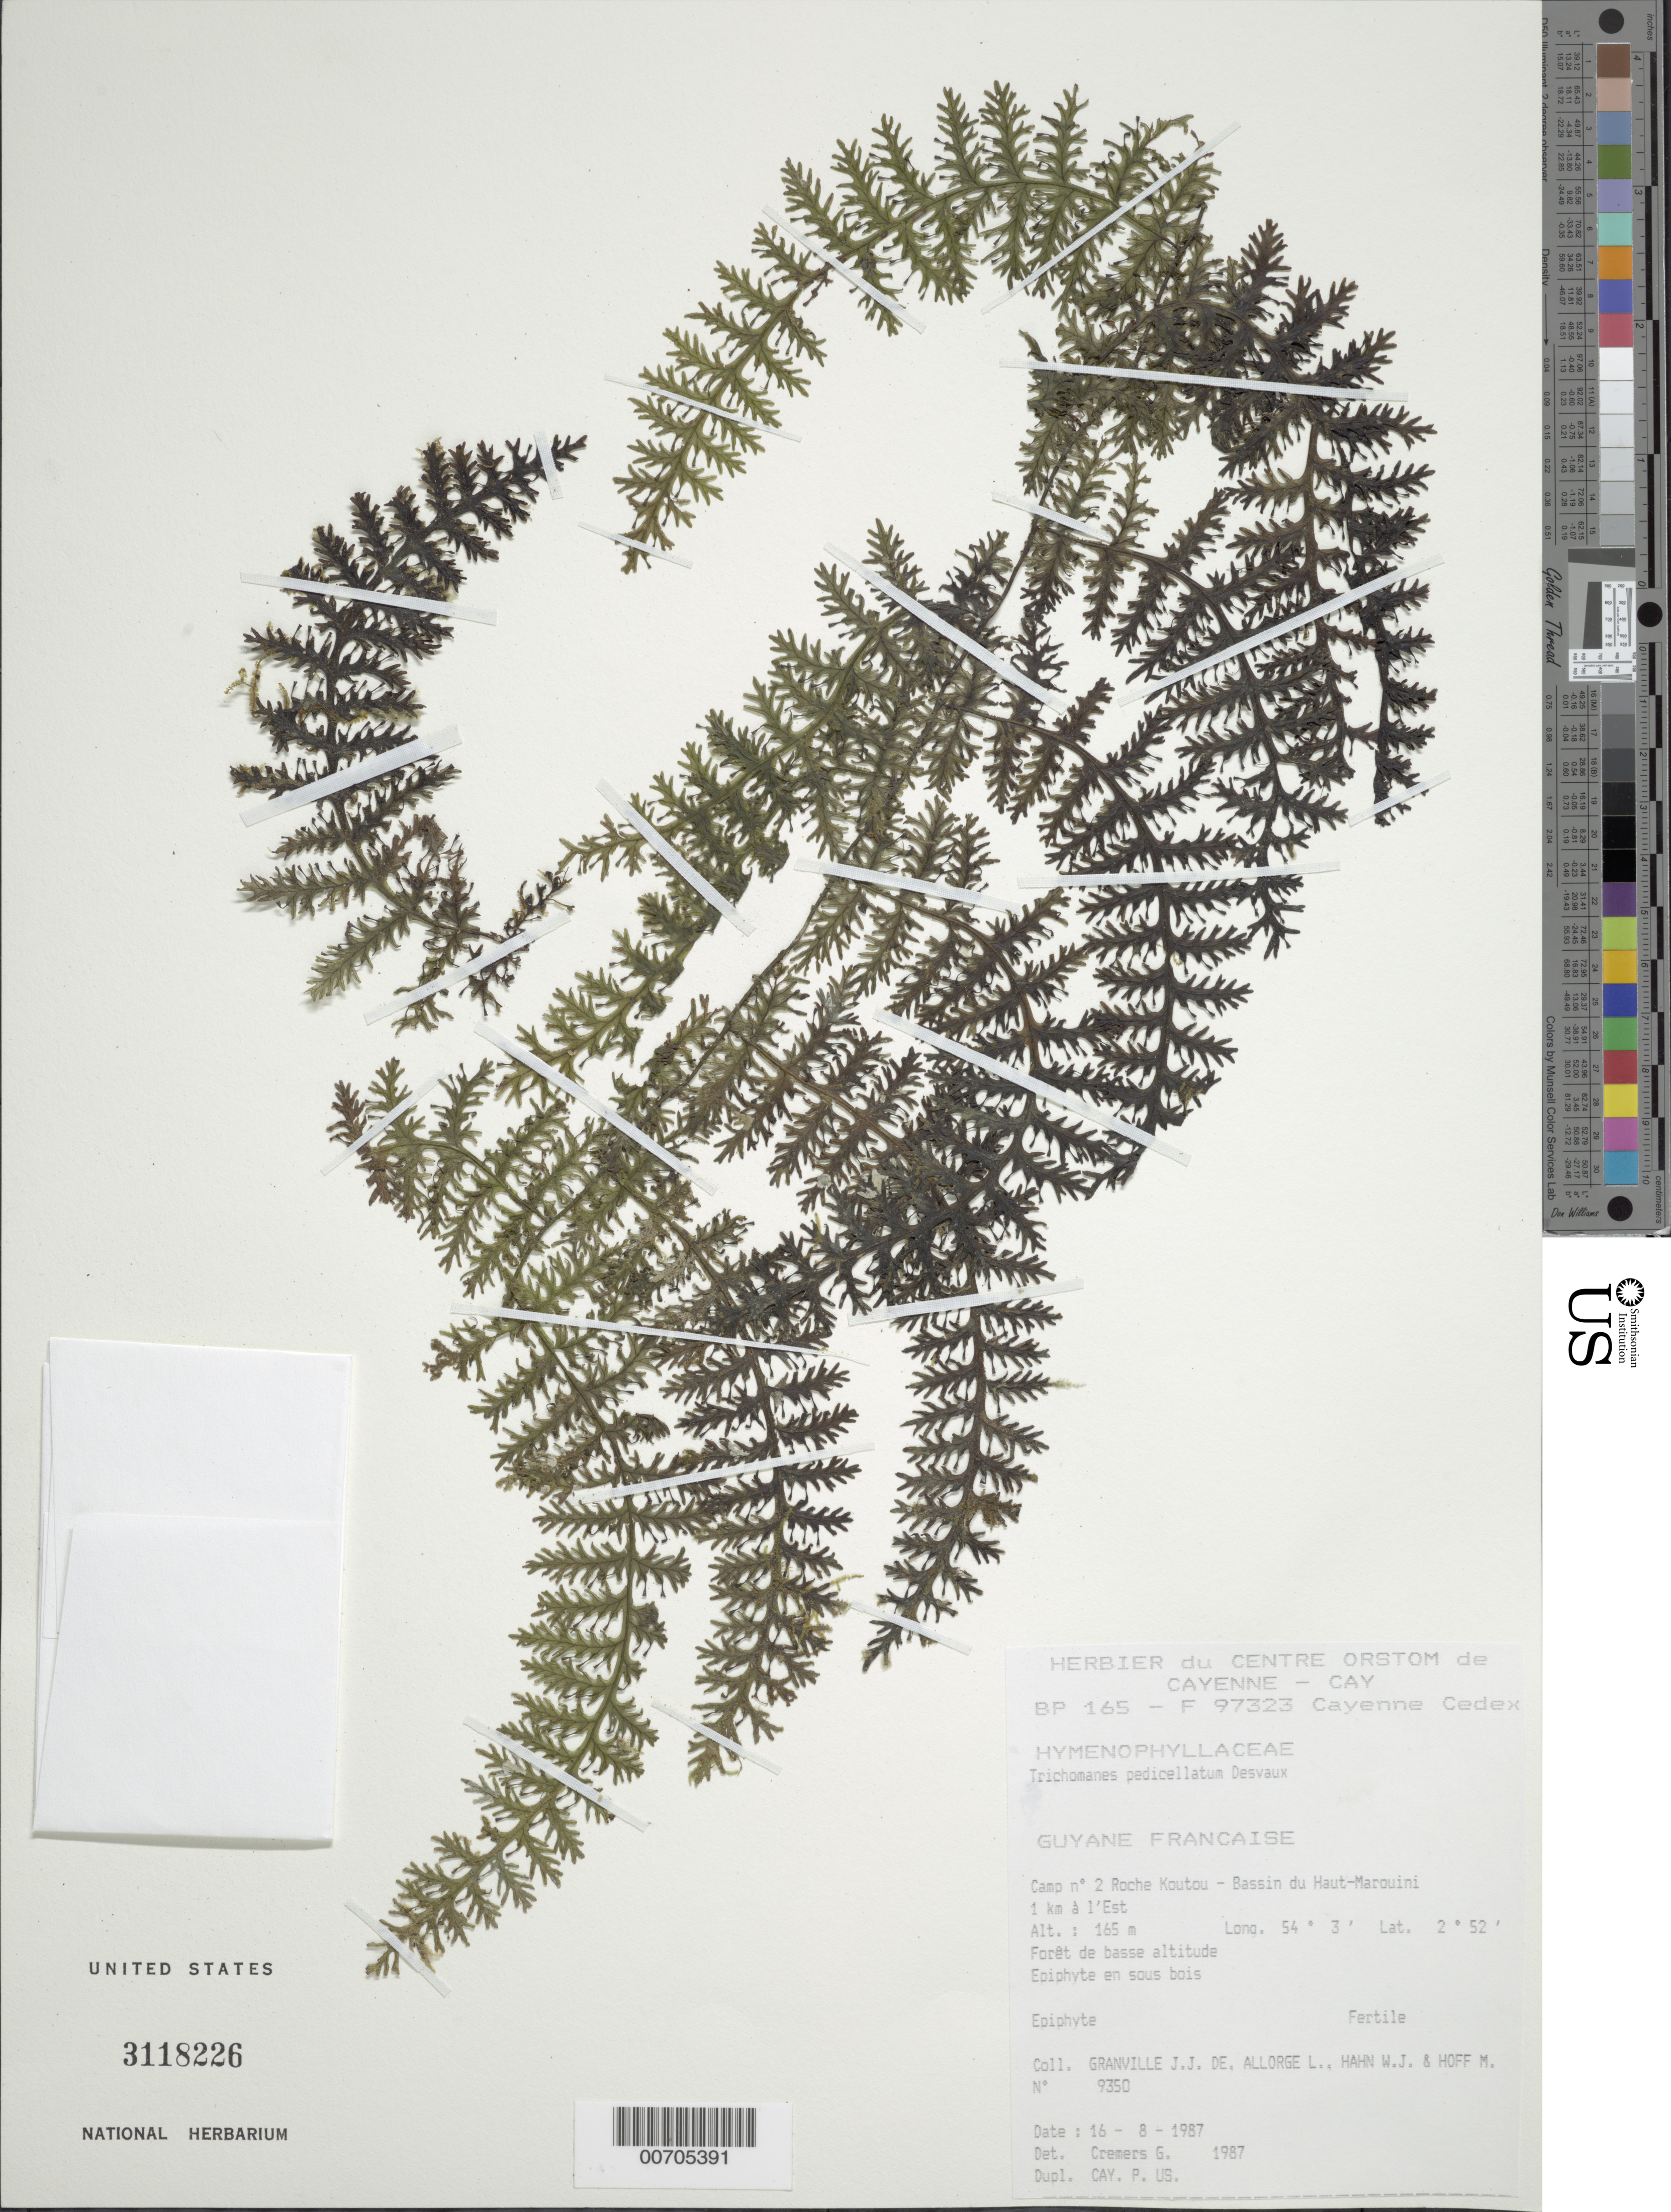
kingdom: Plantae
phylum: Tracheophyta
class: Polypodiopsida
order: Hymenophyllales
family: Hymenophyllaceae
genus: Trichomanes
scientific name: Trichomanes pedicellatum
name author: Desv.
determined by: Cremers, Georges A.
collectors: J.-J. de Granville, L. Allorge, W. J. Hahn & M. Hoff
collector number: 9350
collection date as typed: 16-Aug-87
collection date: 1987-08-16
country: French Guiana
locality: Roche Koutou, Bassin du Haut-Marouini, Camp # 2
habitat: Low forest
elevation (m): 165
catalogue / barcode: US 3118226